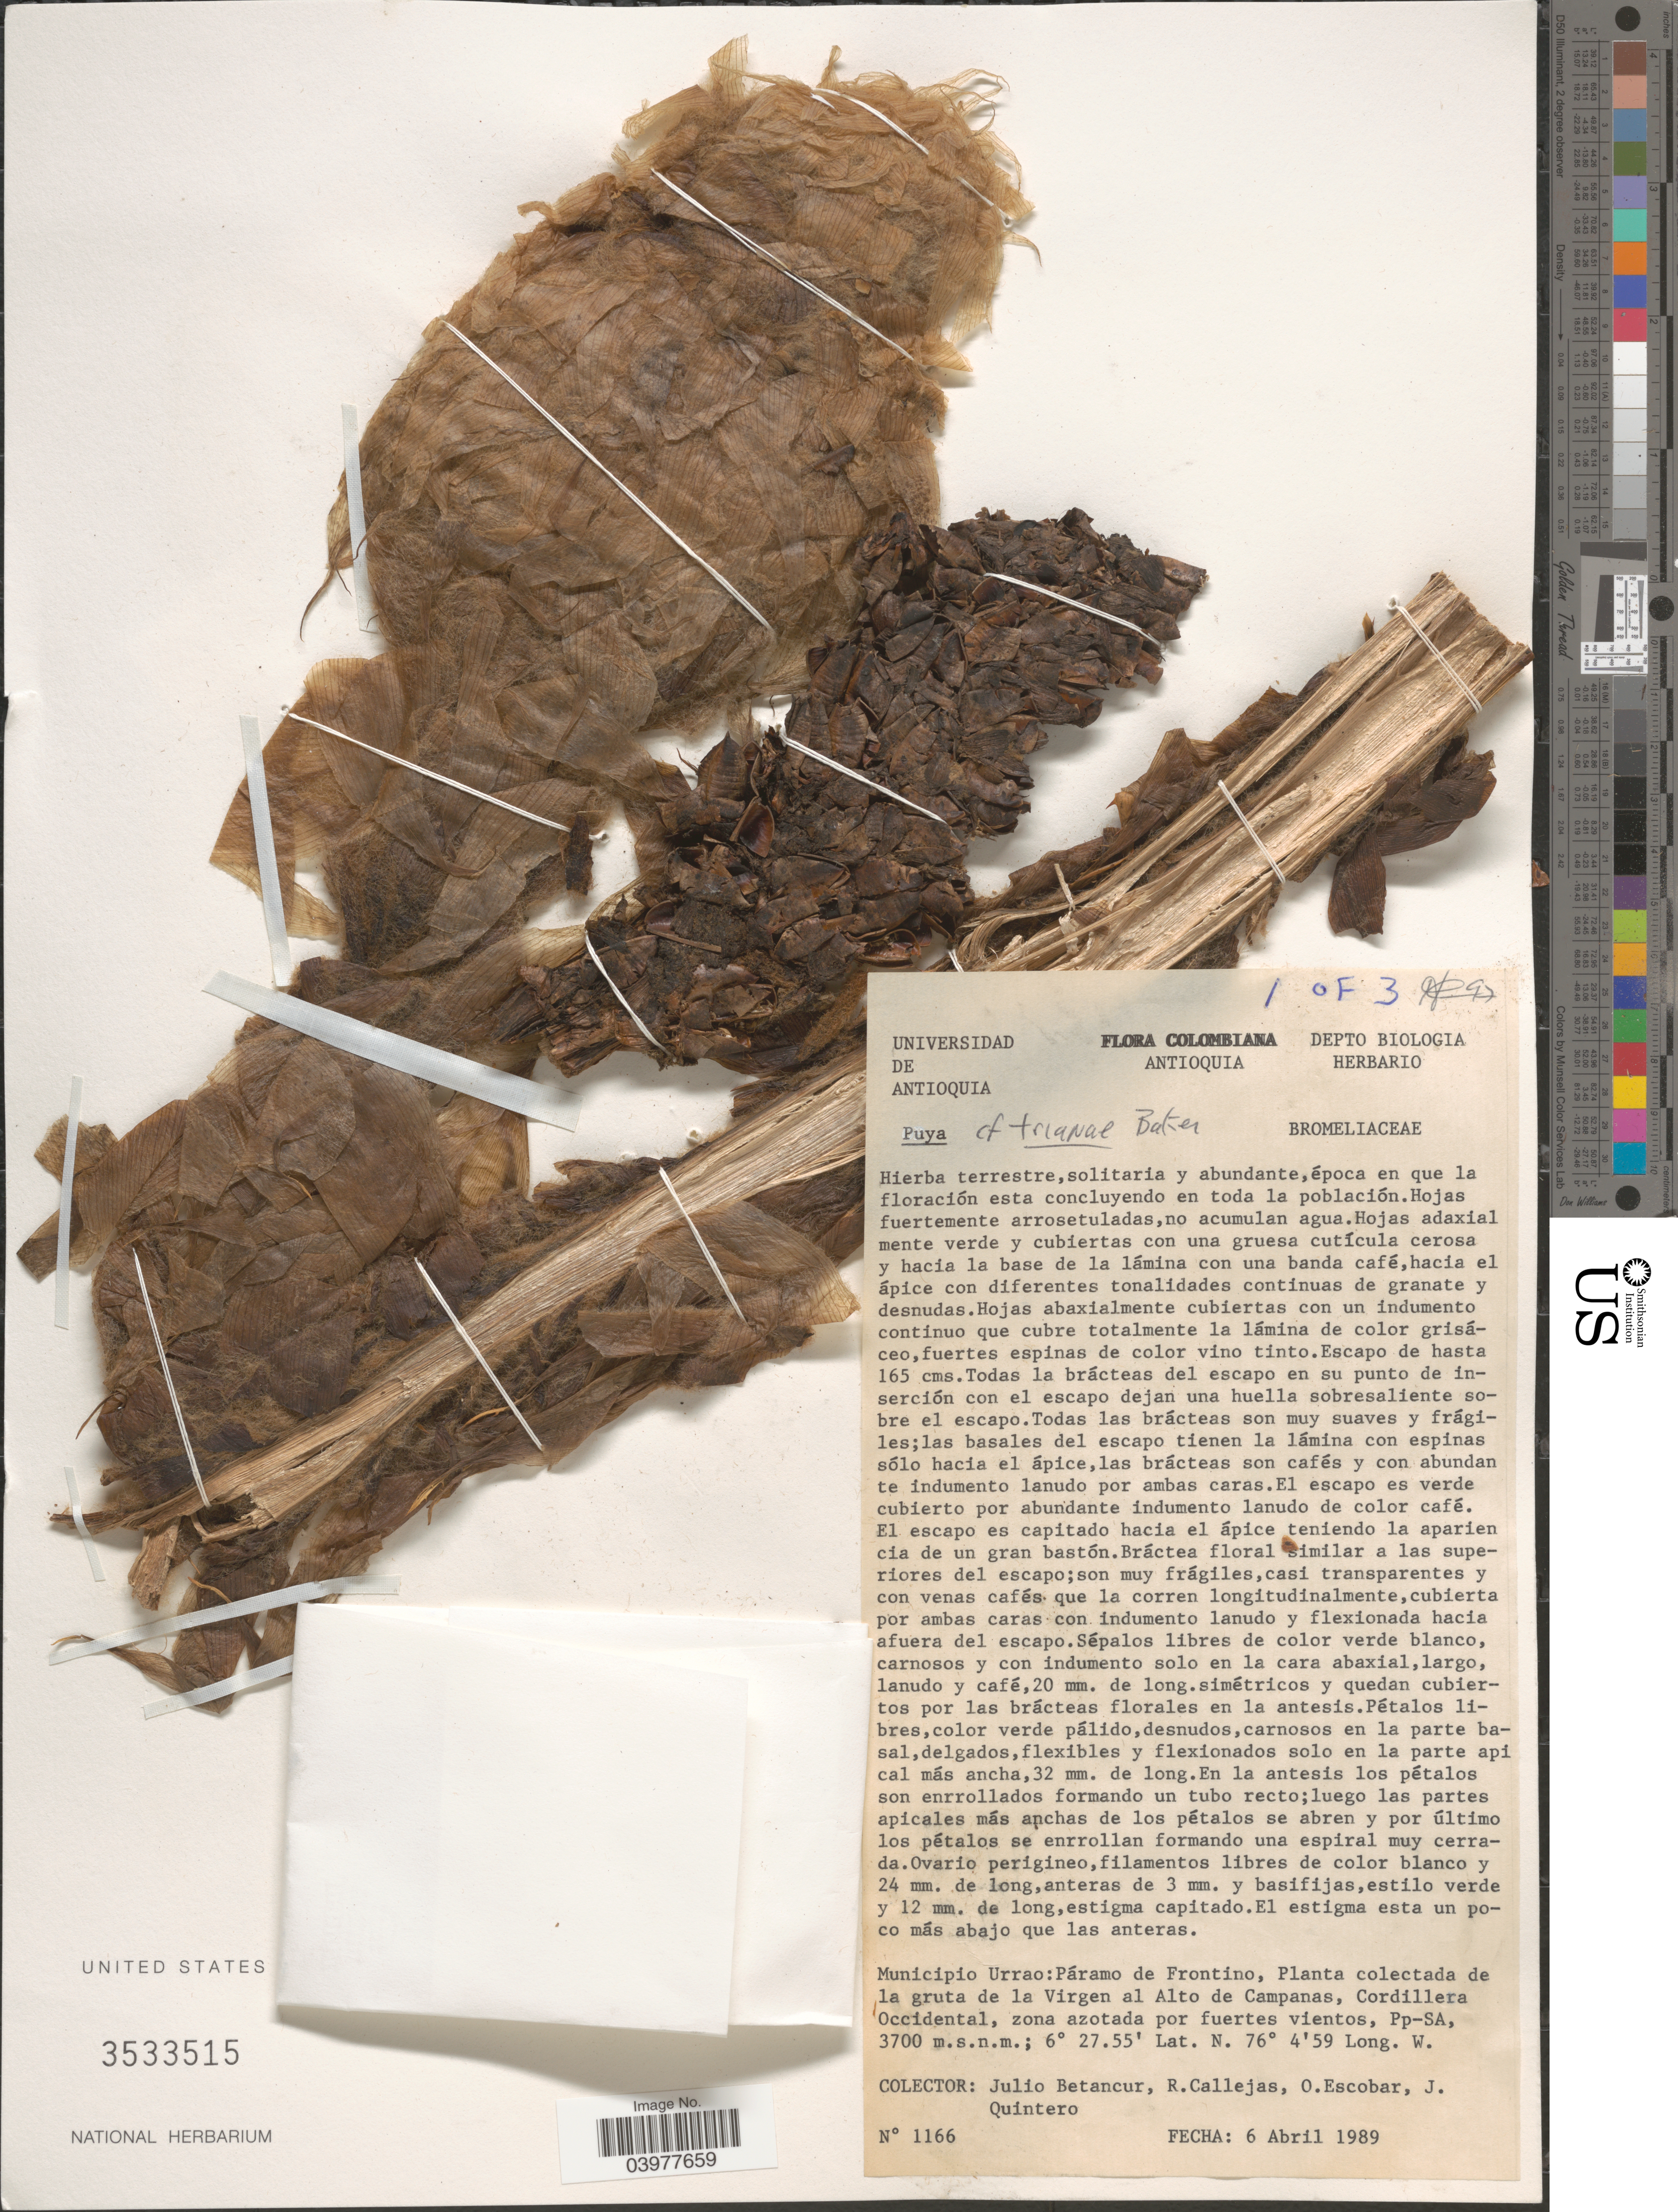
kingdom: Plantae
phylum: Tracheophyta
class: Liliopsida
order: Poales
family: Bromeliaceae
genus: Puya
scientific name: Puya trianae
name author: Baker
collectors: J. Betancur, R. Callejas, O. Escobar & J. Quintero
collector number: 1166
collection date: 1989-04-06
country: Colombia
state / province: Antioquia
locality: Municipio Urrao: Páramo de Frontino, la gruta de la Virgen al Alto de Campanas, Cordillera Occidental, zona azotada por fuertes vientos.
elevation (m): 3700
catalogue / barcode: US 3533515